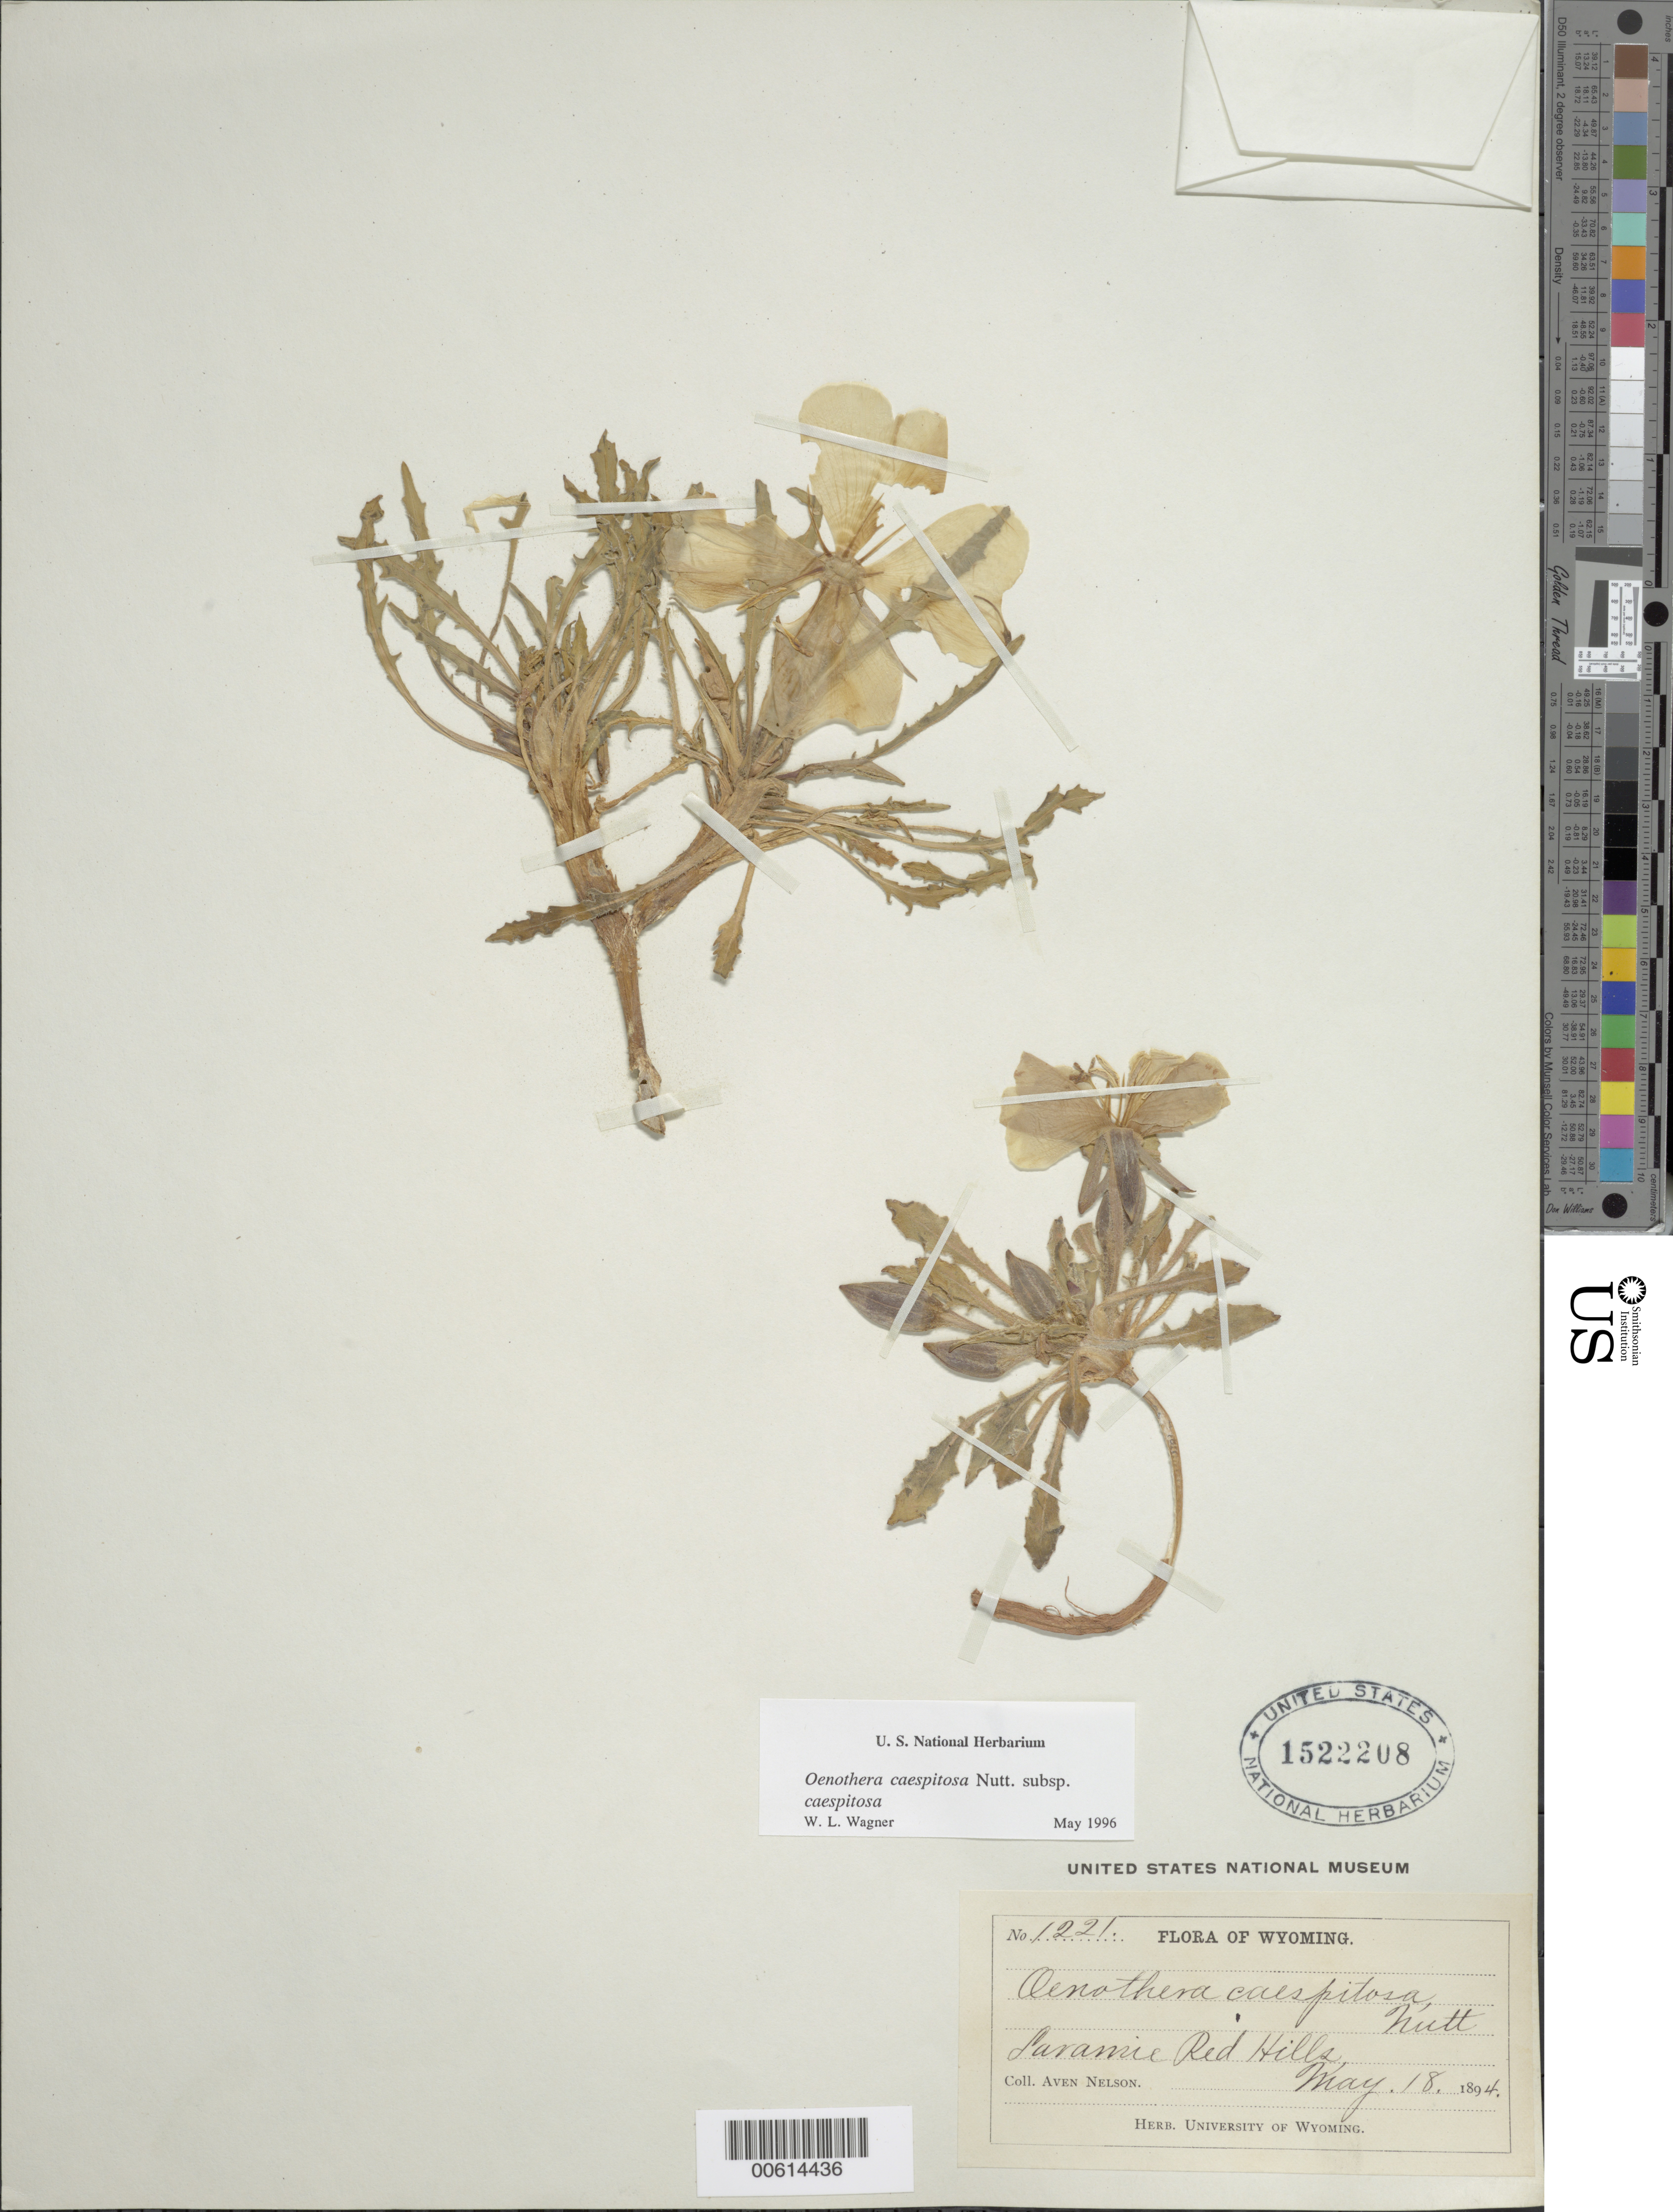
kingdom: Plantae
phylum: Tracheophyta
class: Magnoliopsida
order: Myrtales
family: Onagraceae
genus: Oenothera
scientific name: Oenothera cespitosa subsp. cespitosa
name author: Nutt.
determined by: Wagner, W. L., (BOT), Smithsonian Institution - National Museum of Natural History (UNITED STATES)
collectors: A. Nelson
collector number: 1221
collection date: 1894-05-18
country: United States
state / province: Wyoming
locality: Laramie Red Hills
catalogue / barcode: US 1522208